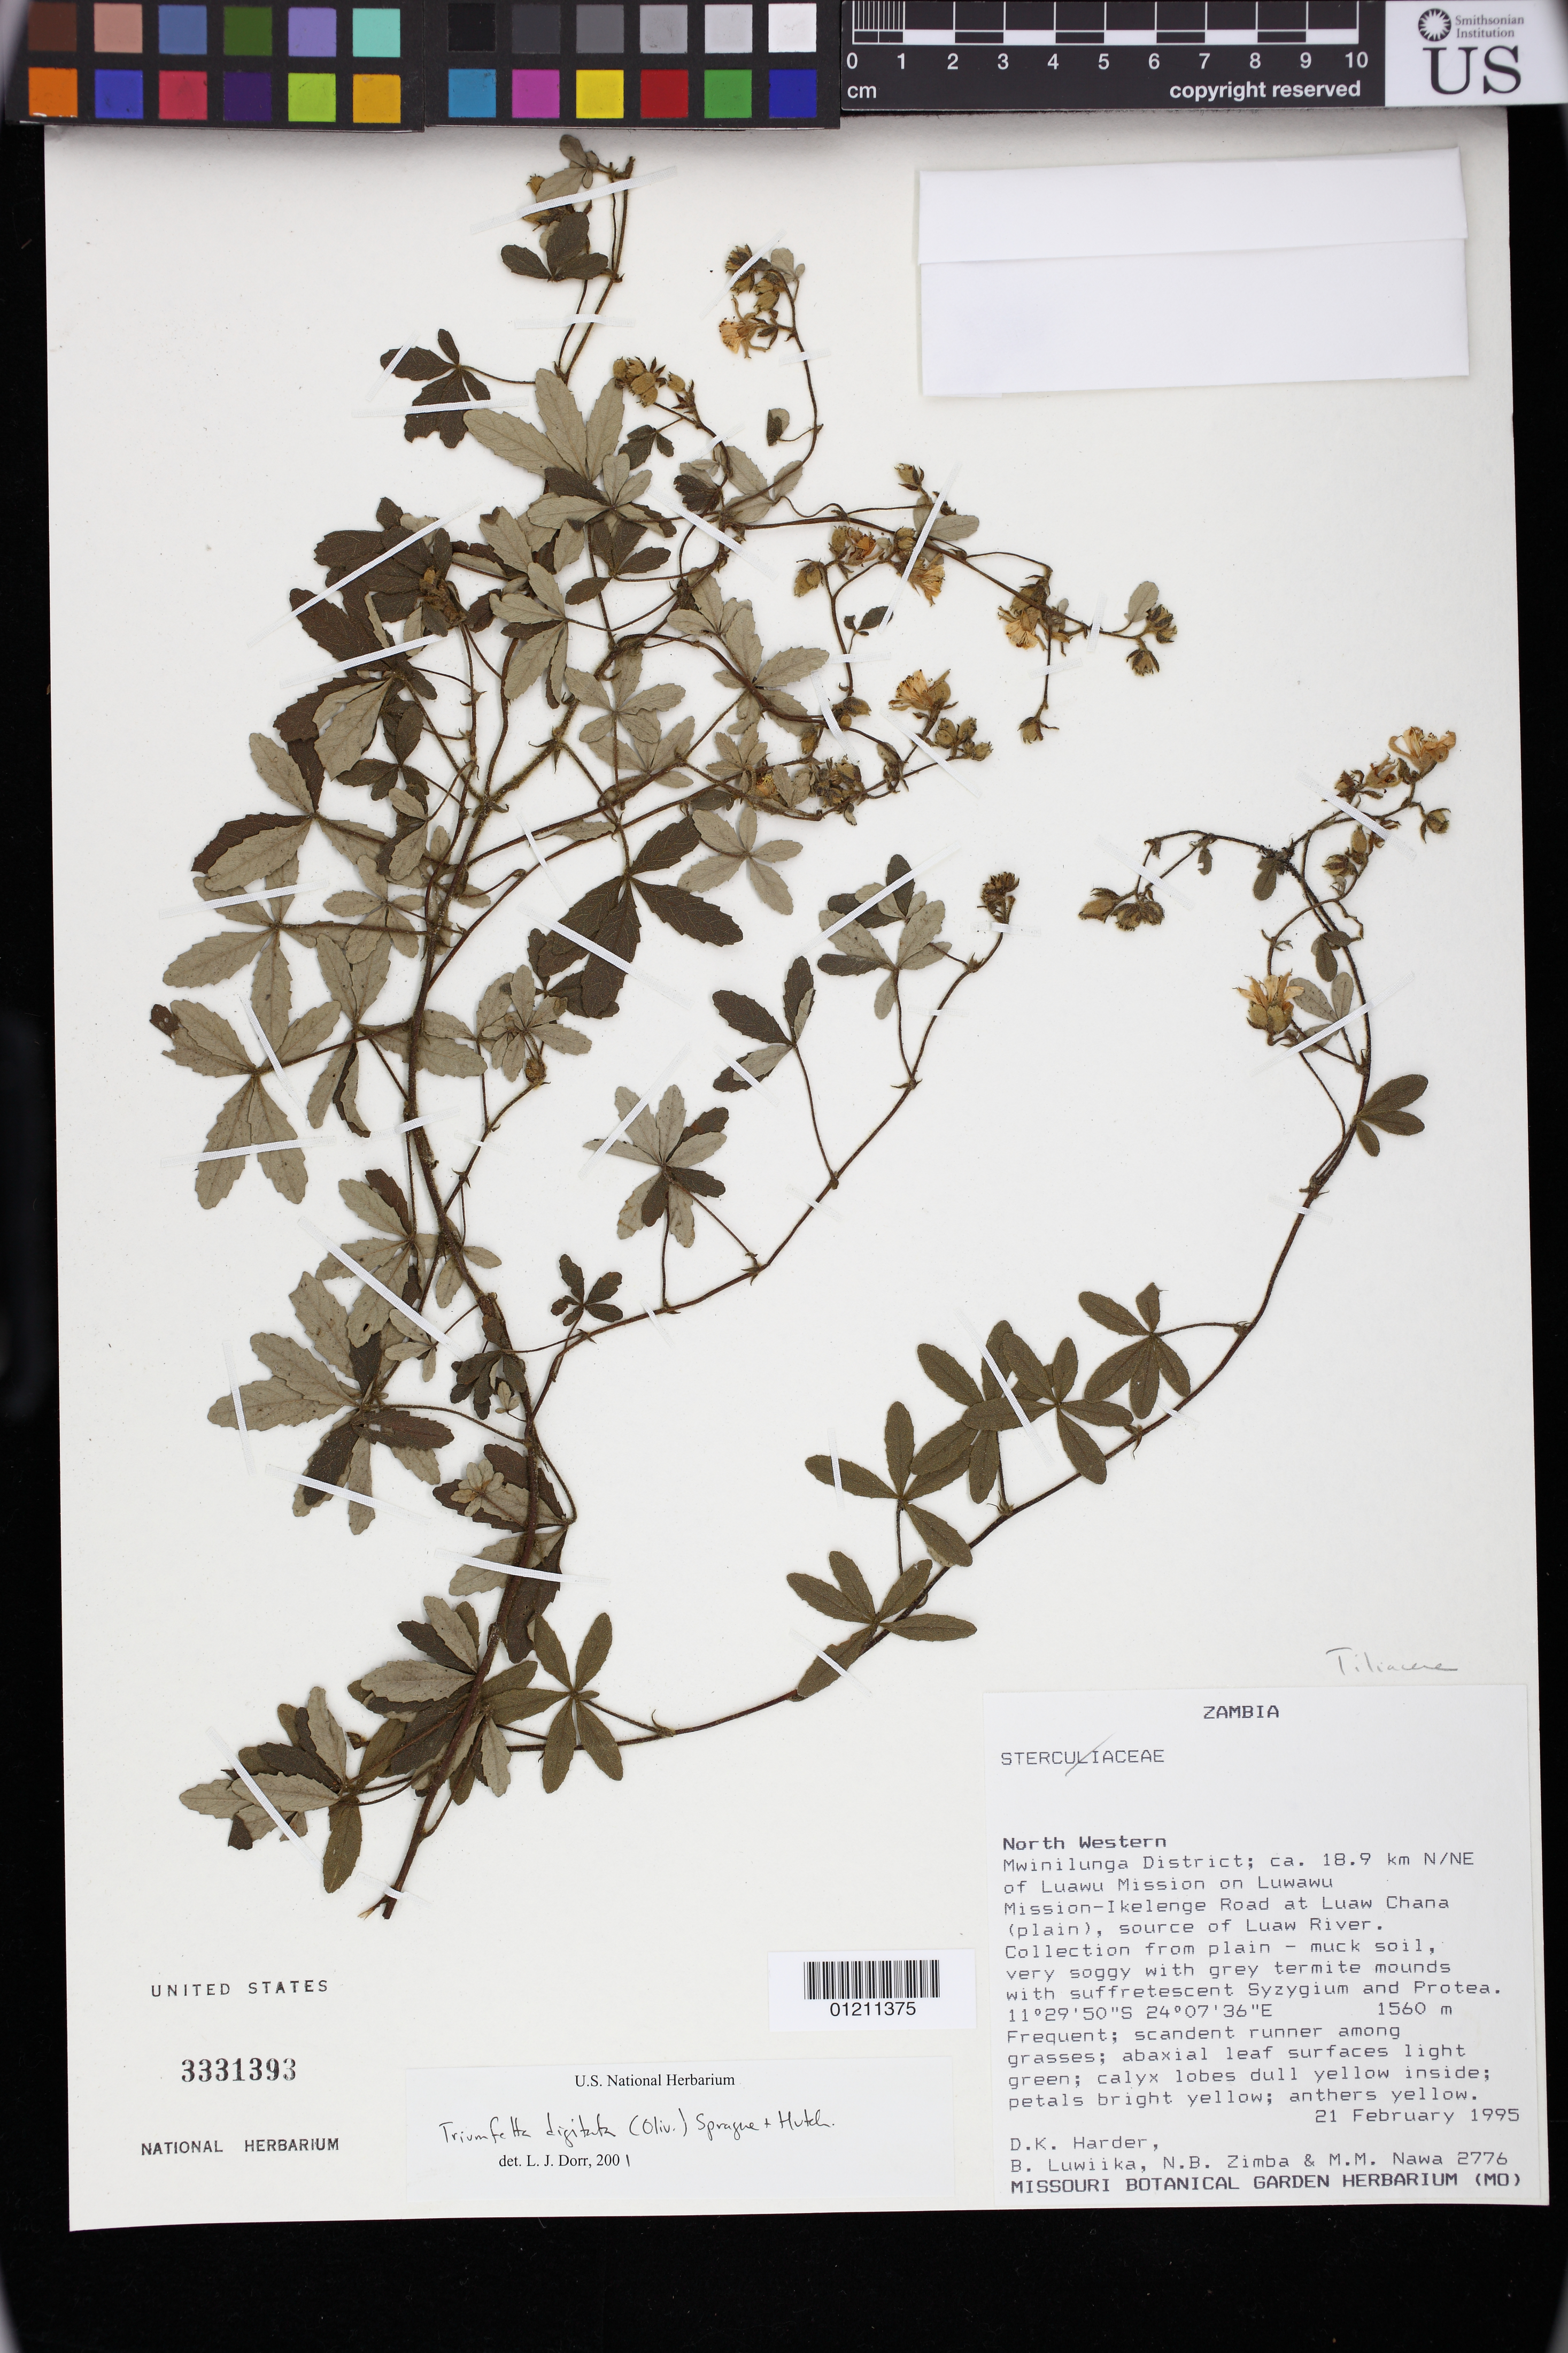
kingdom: Plantae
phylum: Tracheophyta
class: Magnoliopsida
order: Malvales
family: Malvaceae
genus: Triumfetta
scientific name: Triumfetta digitata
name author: Sprague & Hutch.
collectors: D. Harder, B. Luwiika, N. B. Zimba & M. Nawa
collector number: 2776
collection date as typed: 21 Feb 1995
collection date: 1995-02-21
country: Zambia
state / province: North-Western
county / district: Mwinilunga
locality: North Western: Mwinilunga District; ca 18.9 km N/NE of Luawu Mission on Luwawu Mission-Ikelenge Road at Luaw Chana (plain), source of Luaw River. Collection from plain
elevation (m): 1560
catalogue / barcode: US 3331393